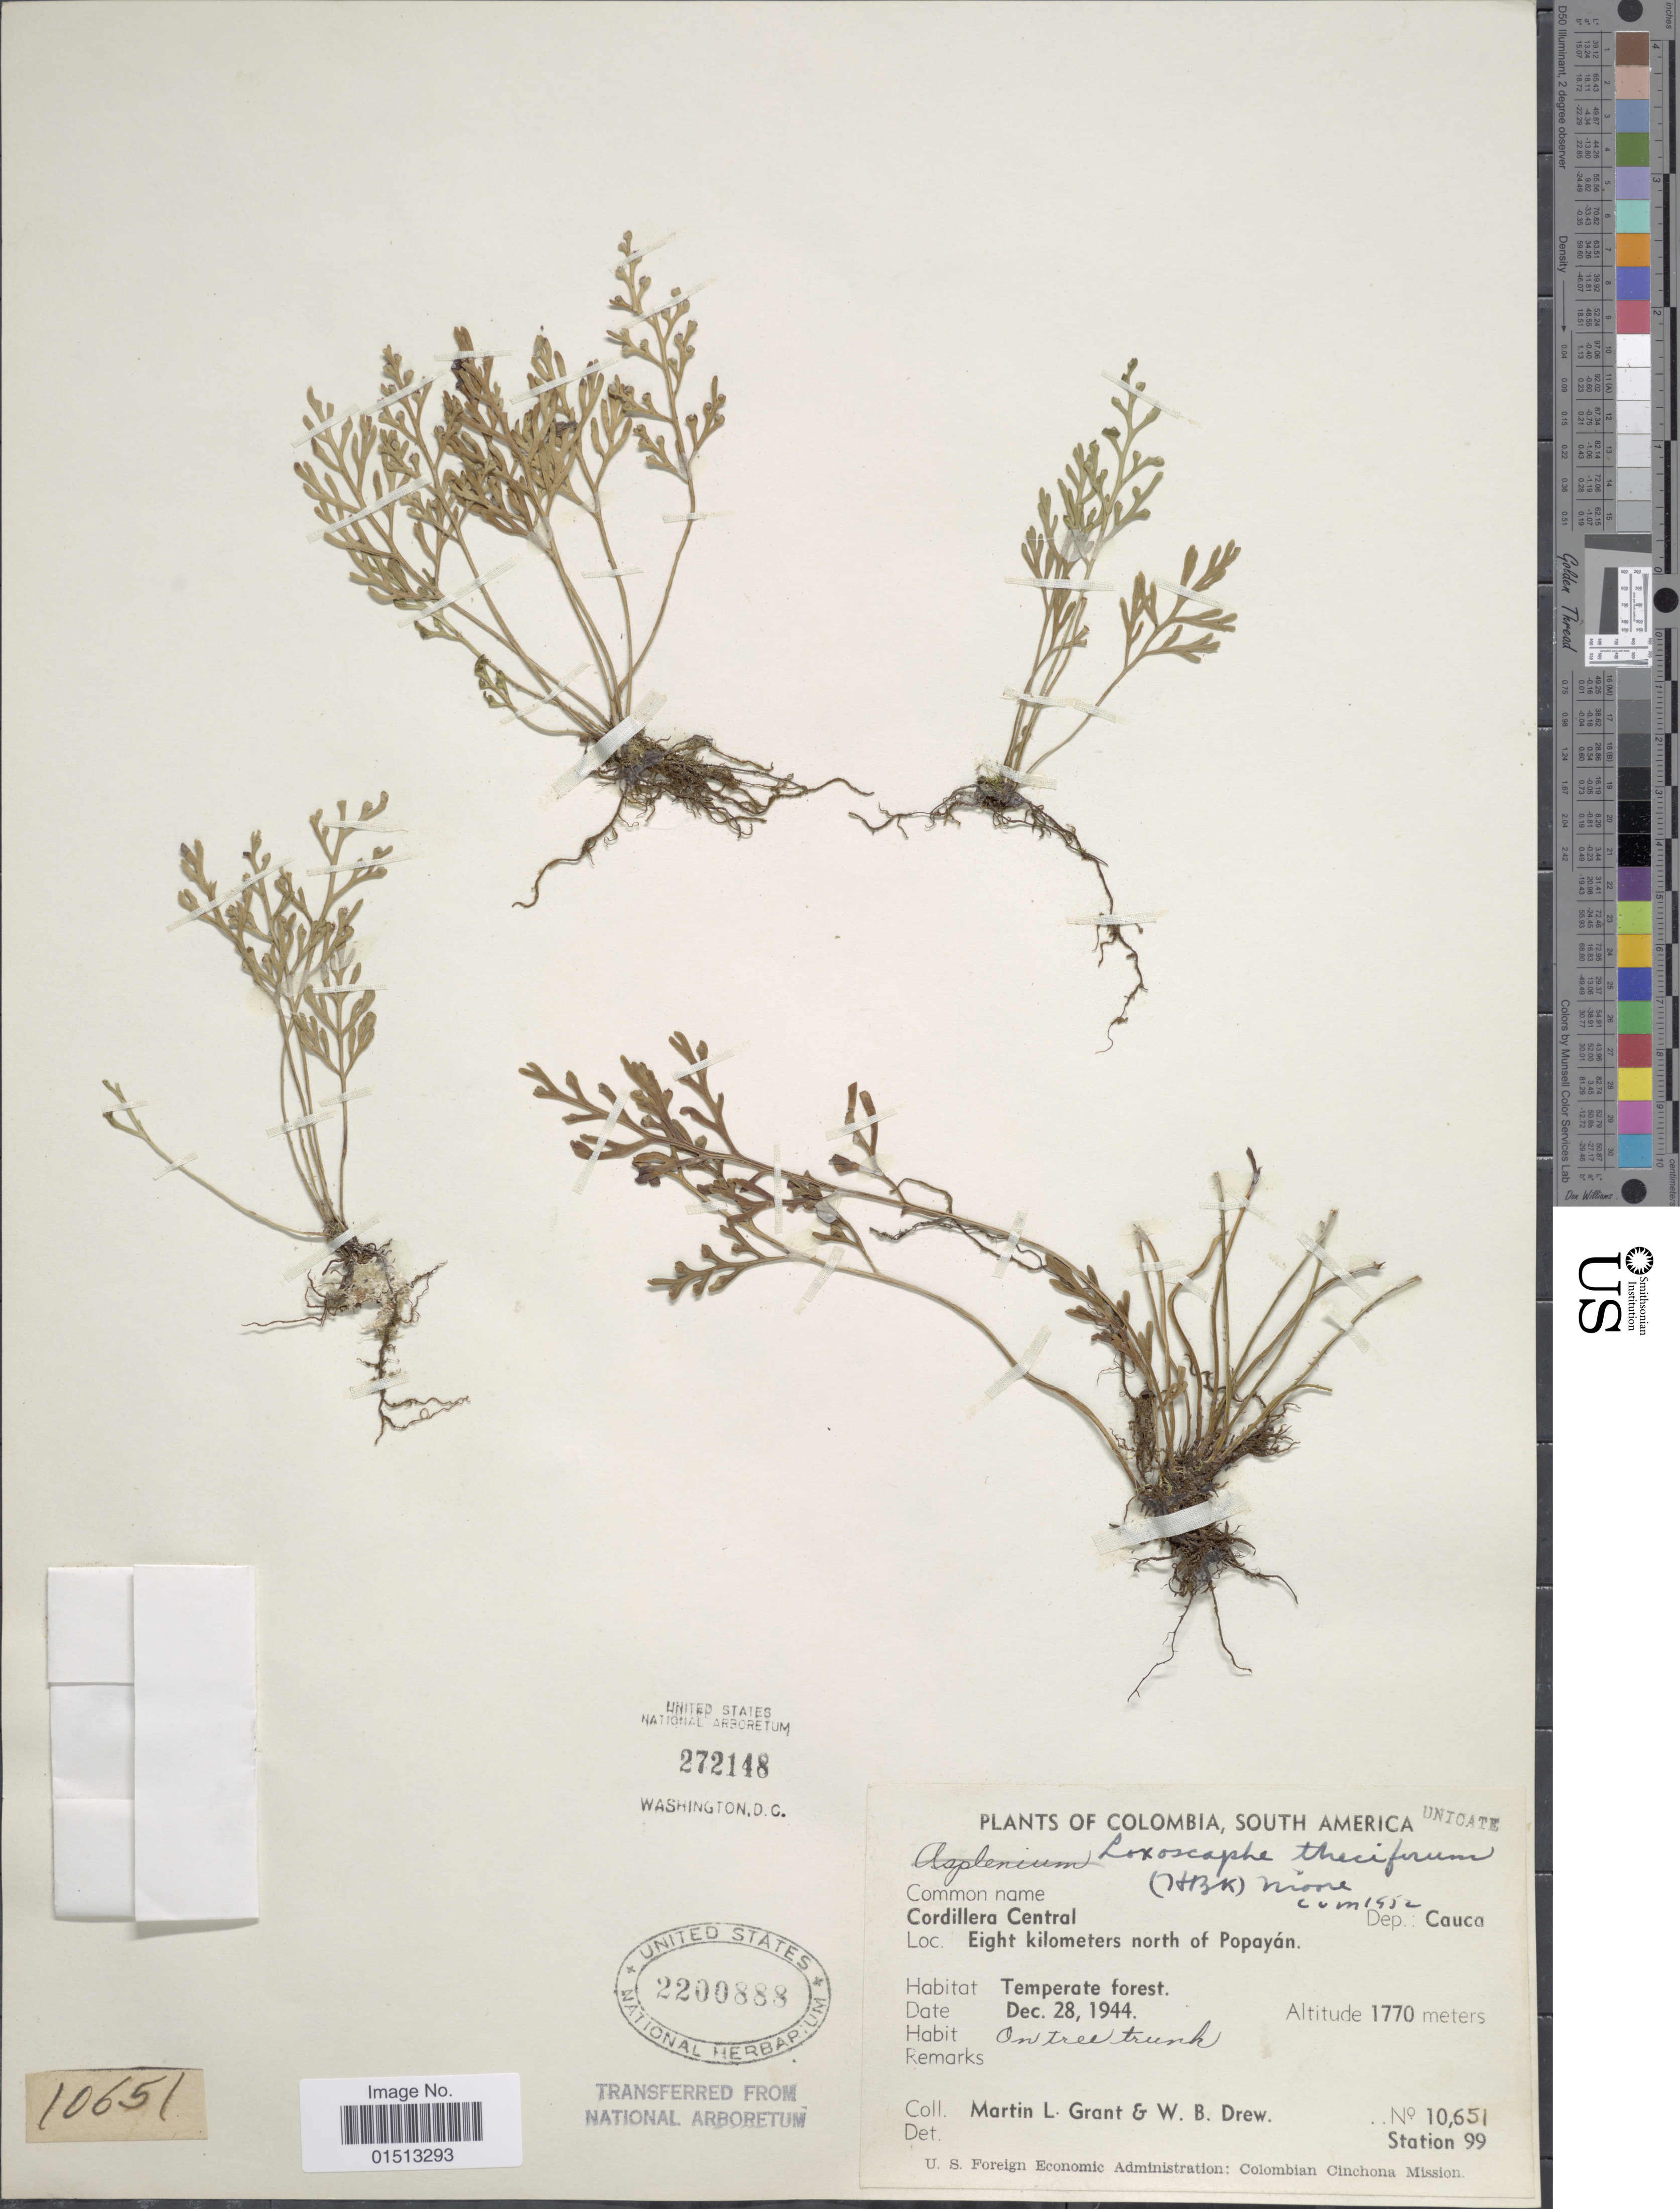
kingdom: Plantae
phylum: Tracheophyta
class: Polypodiopsida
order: Polypodiales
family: Aspleniaceae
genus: Asplenium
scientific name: Asplenium theciferum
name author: (Kunth) Mett.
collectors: M. L. Grant & W. B. Drew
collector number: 10651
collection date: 1944-12-28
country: Colombia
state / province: Cauca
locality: Cordillera Central, eight kilometers north of Popayán.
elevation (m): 1770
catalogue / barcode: US 2200888